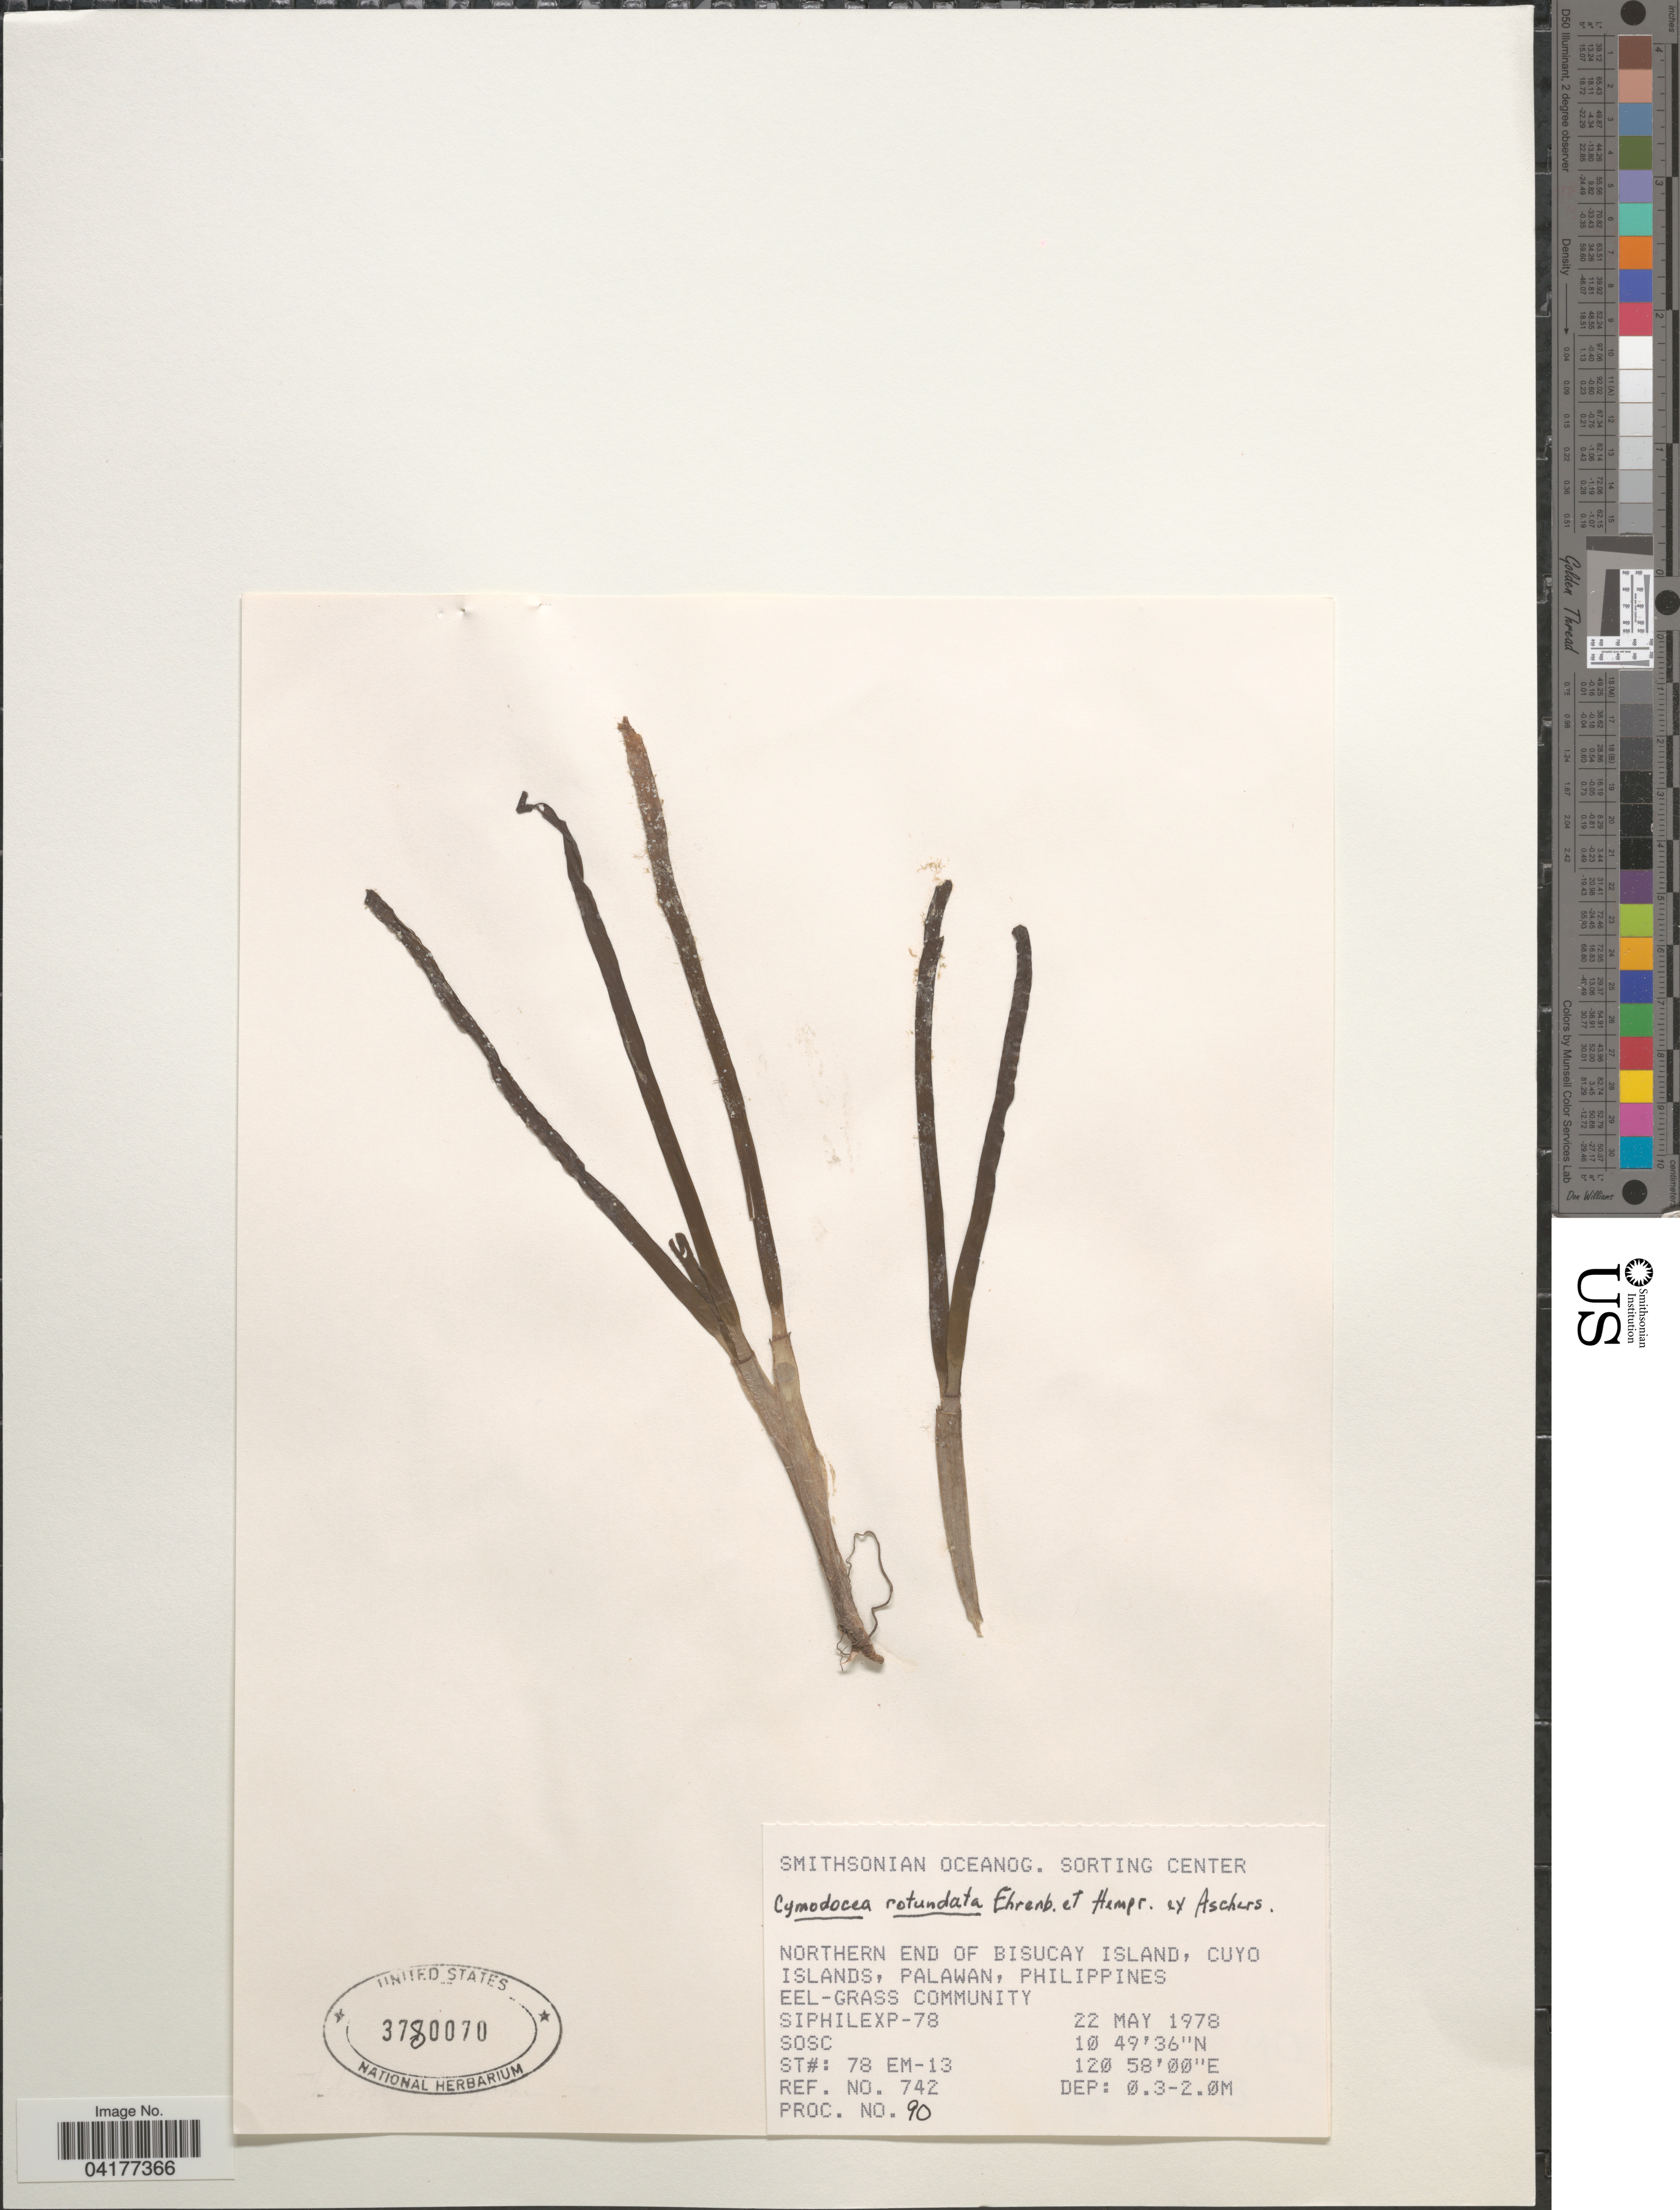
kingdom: Plantae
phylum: Tracheophyta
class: Liliopsida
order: Alismatales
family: Cymodoceaceae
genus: Cymodocea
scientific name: Cymodocea rotundata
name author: Asch. & Schweinf.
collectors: Smithsonian Oceanographic Sorting Center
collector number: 78 EM-13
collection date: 1978-05-22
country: Philippines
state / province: Mimaropa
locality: Northern End of Bisucay Island, Cuyo Islands, Palawan.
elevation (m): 0.3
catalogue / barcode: US 3780070